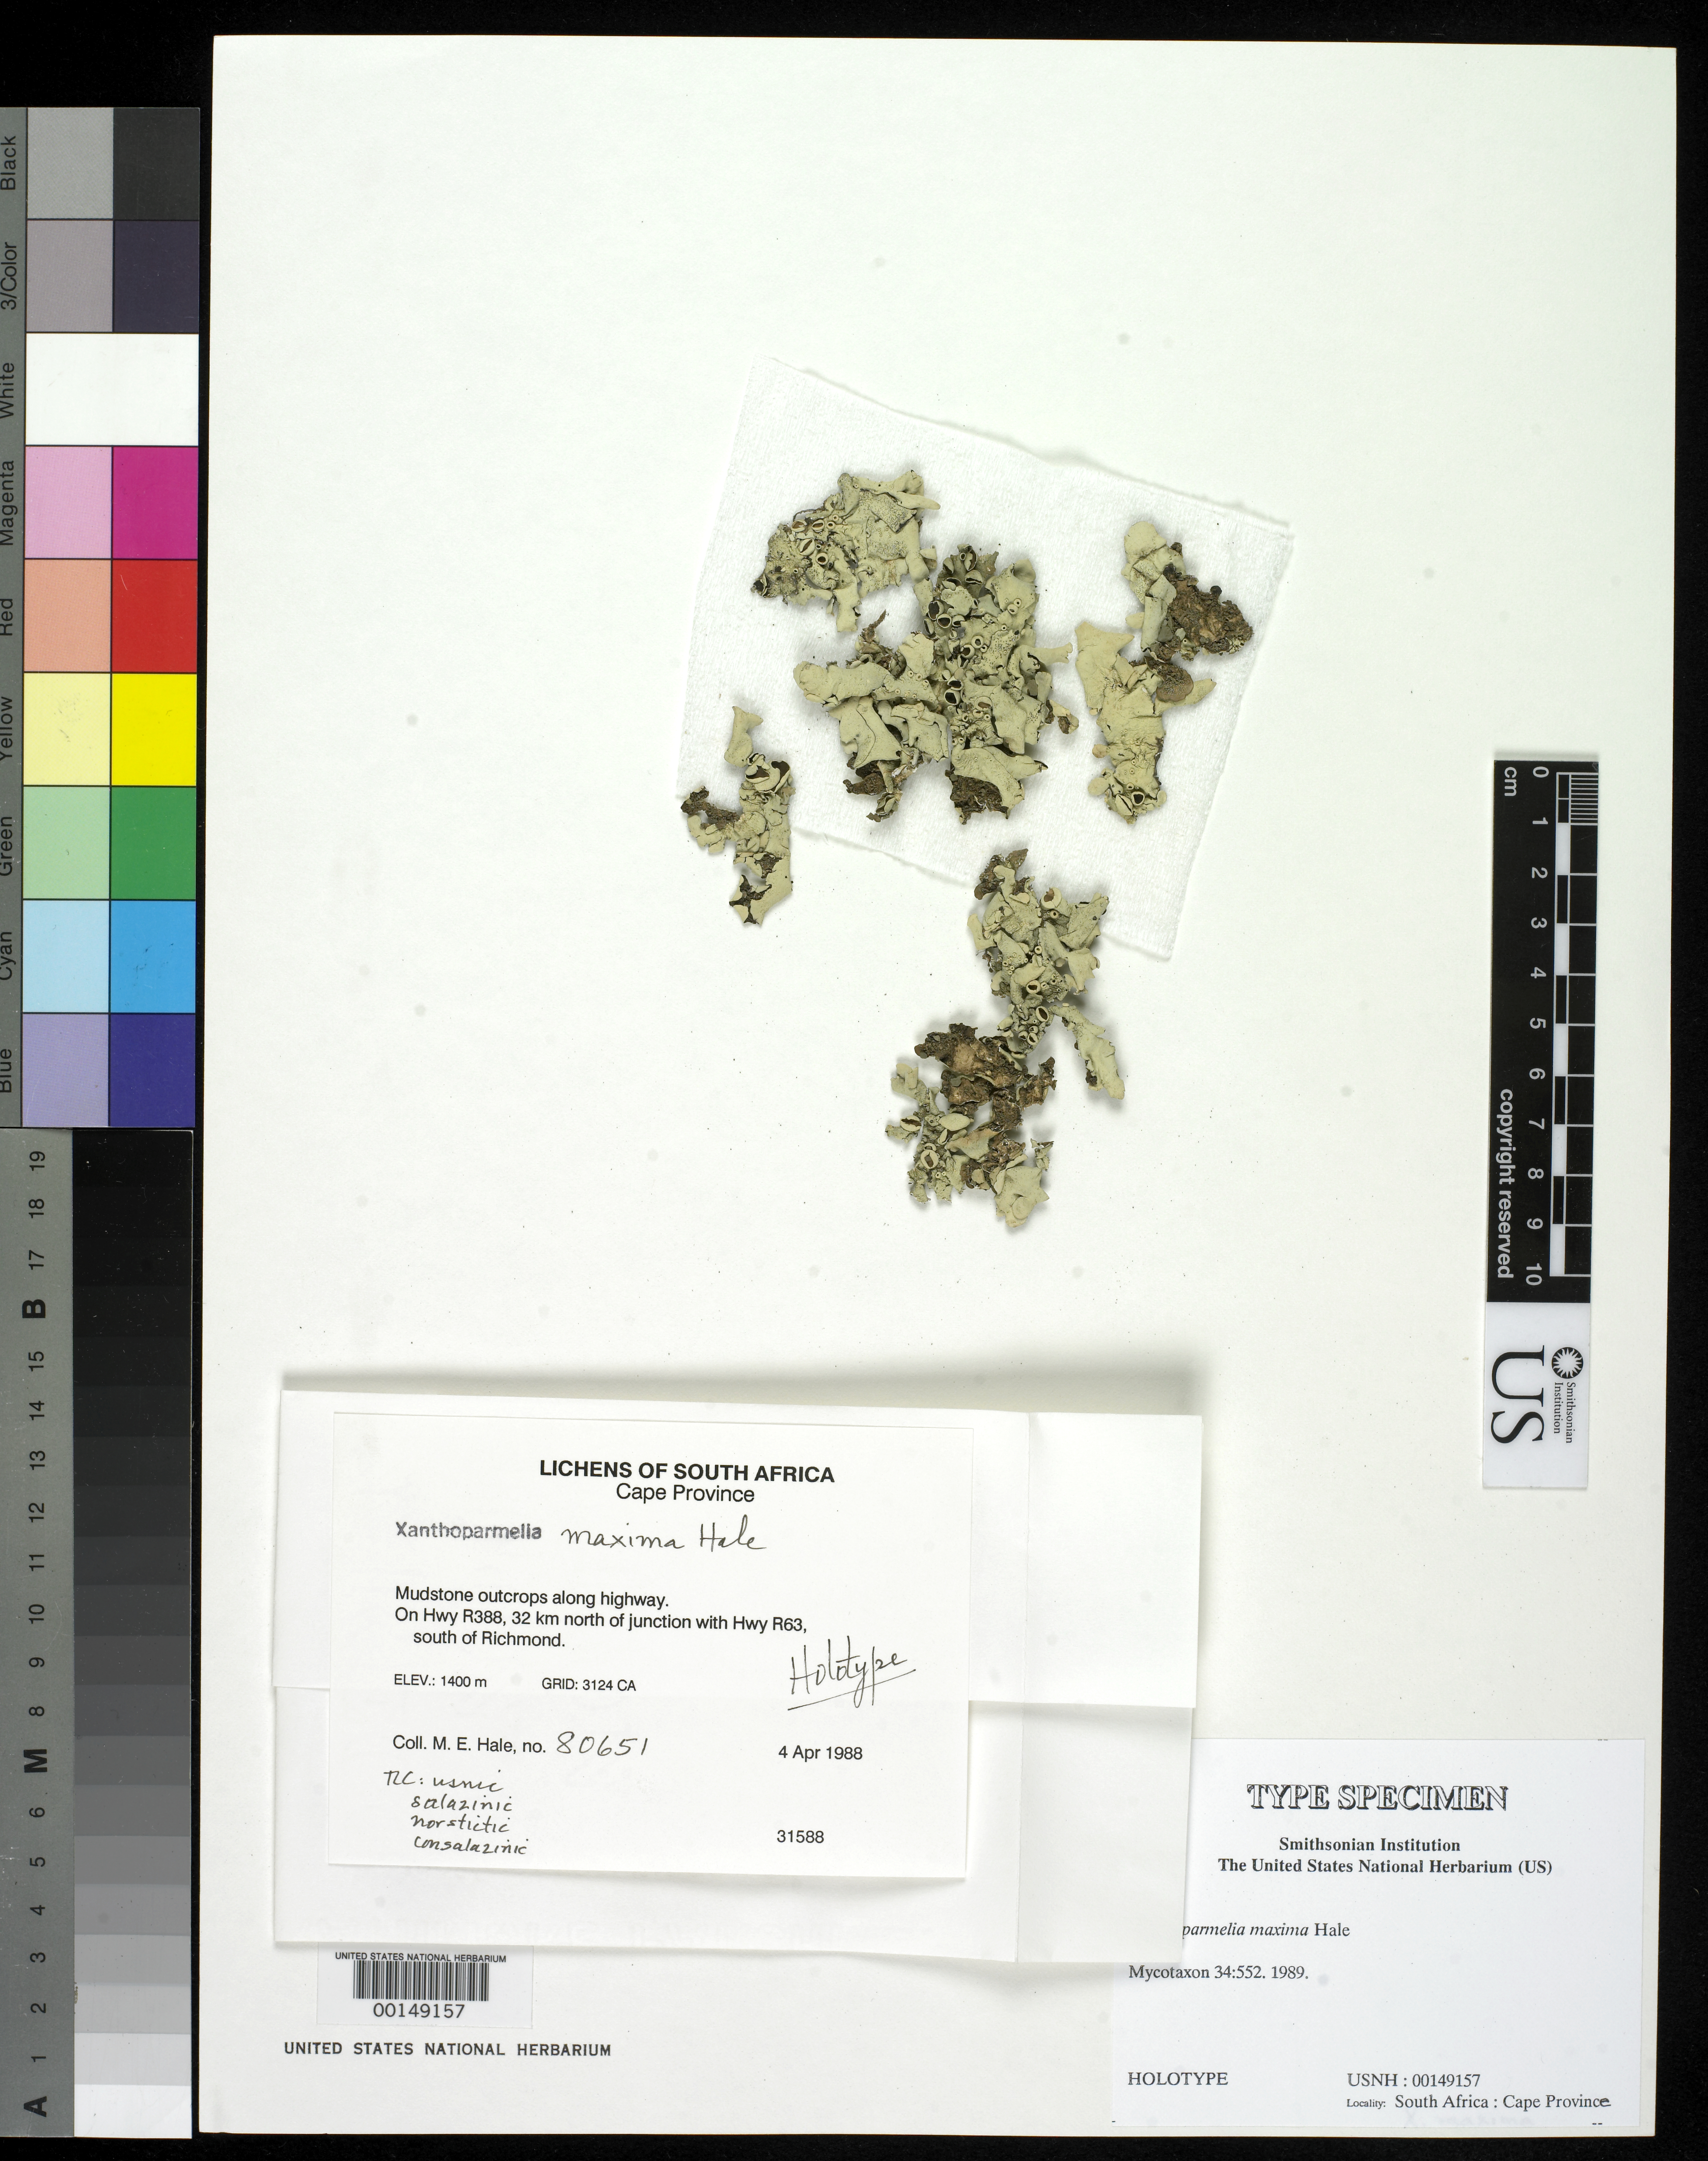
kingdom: Fungi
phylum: Ascomycota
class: Lecanoromycetes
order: Lecanorales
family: Parmeliaceae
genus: Xanthoparmelia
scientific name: Xanthoparmelia maxima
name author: Hale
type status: Holotype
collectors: M. Hale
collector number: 80651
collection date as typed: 04 Apr 1988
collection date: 1988-04-04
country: South Africa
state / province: Northern Cape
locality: On Hwy R388, 32 km N of junction with Hwy R63, S of Richmond, Grid 3124 CA, mudstone outcrops along highway.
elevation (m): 1400